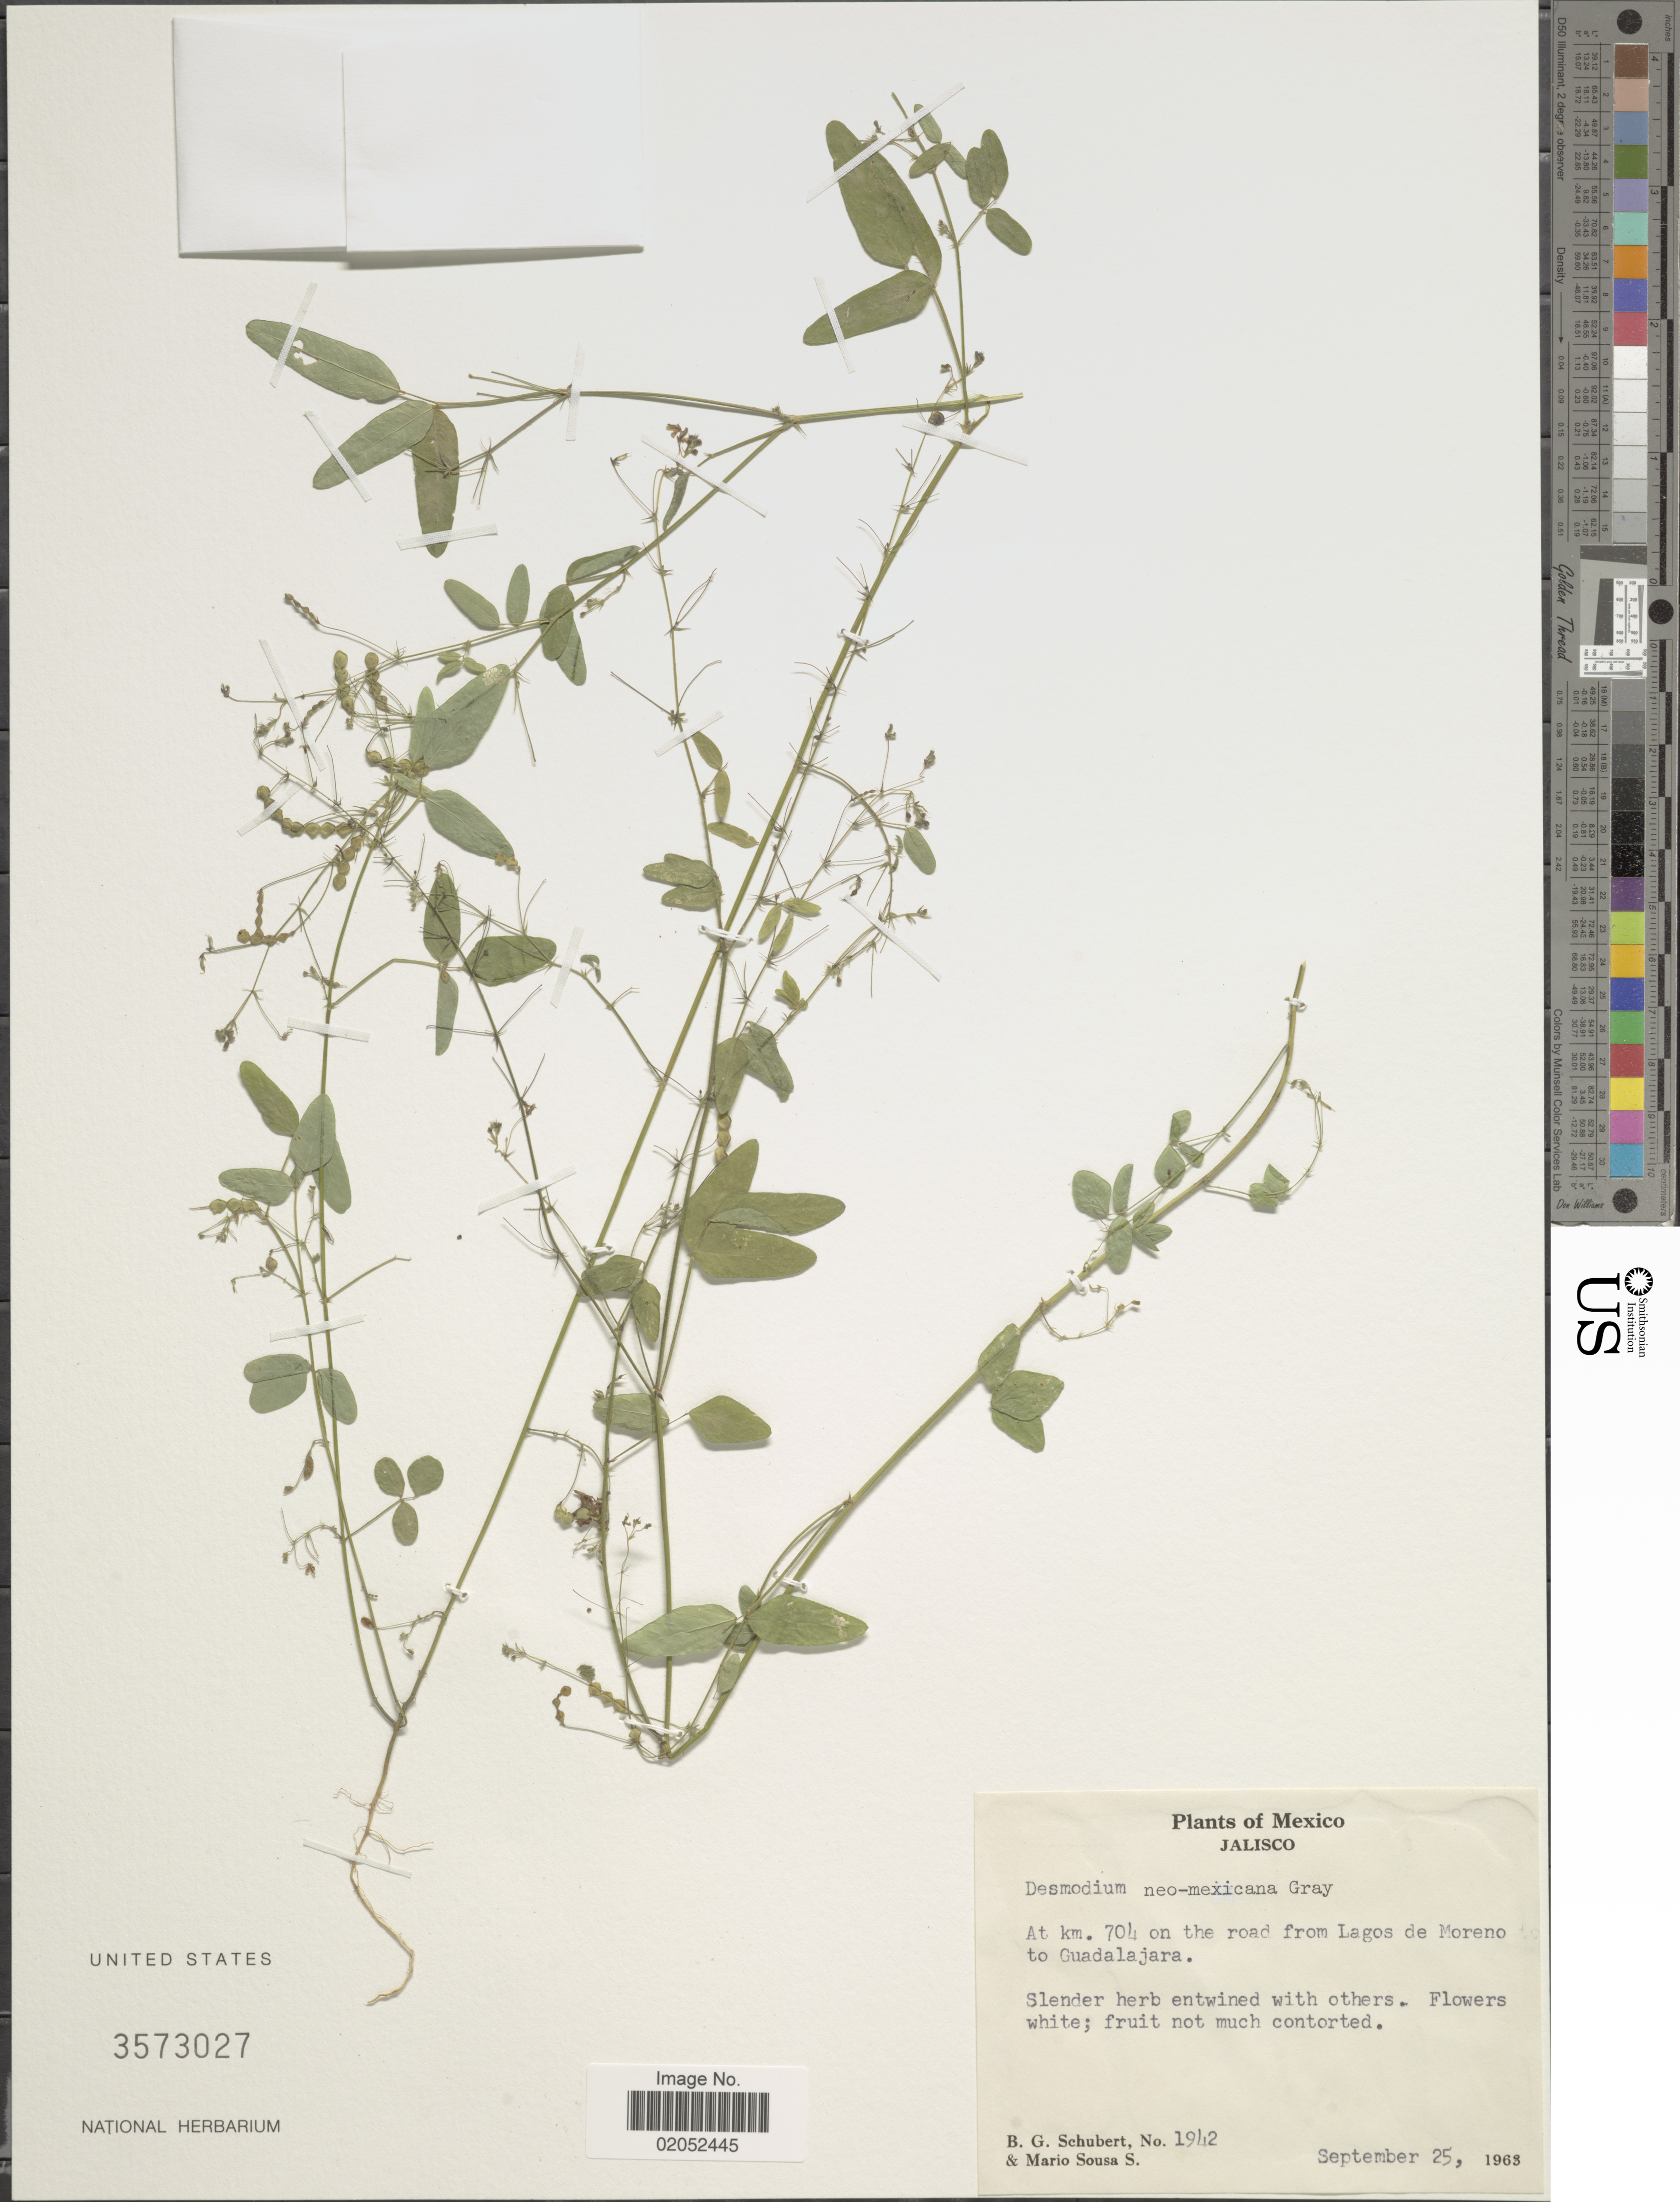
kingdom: Plantae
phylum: Tracheophyta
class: Magnoliopsida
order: Fabales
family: Fabaceae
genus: Desmodium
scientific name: Desmodium neomexicanum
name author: A. Gray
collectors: B. Schubert & M. Sousa S.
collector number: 1942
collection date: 1963-09-25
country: Mexico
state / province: Jalisco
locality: Mexico, Jalisco. At. 704 on the road from Lagos de Moreno to Guadalajara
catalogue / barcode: US 3573027